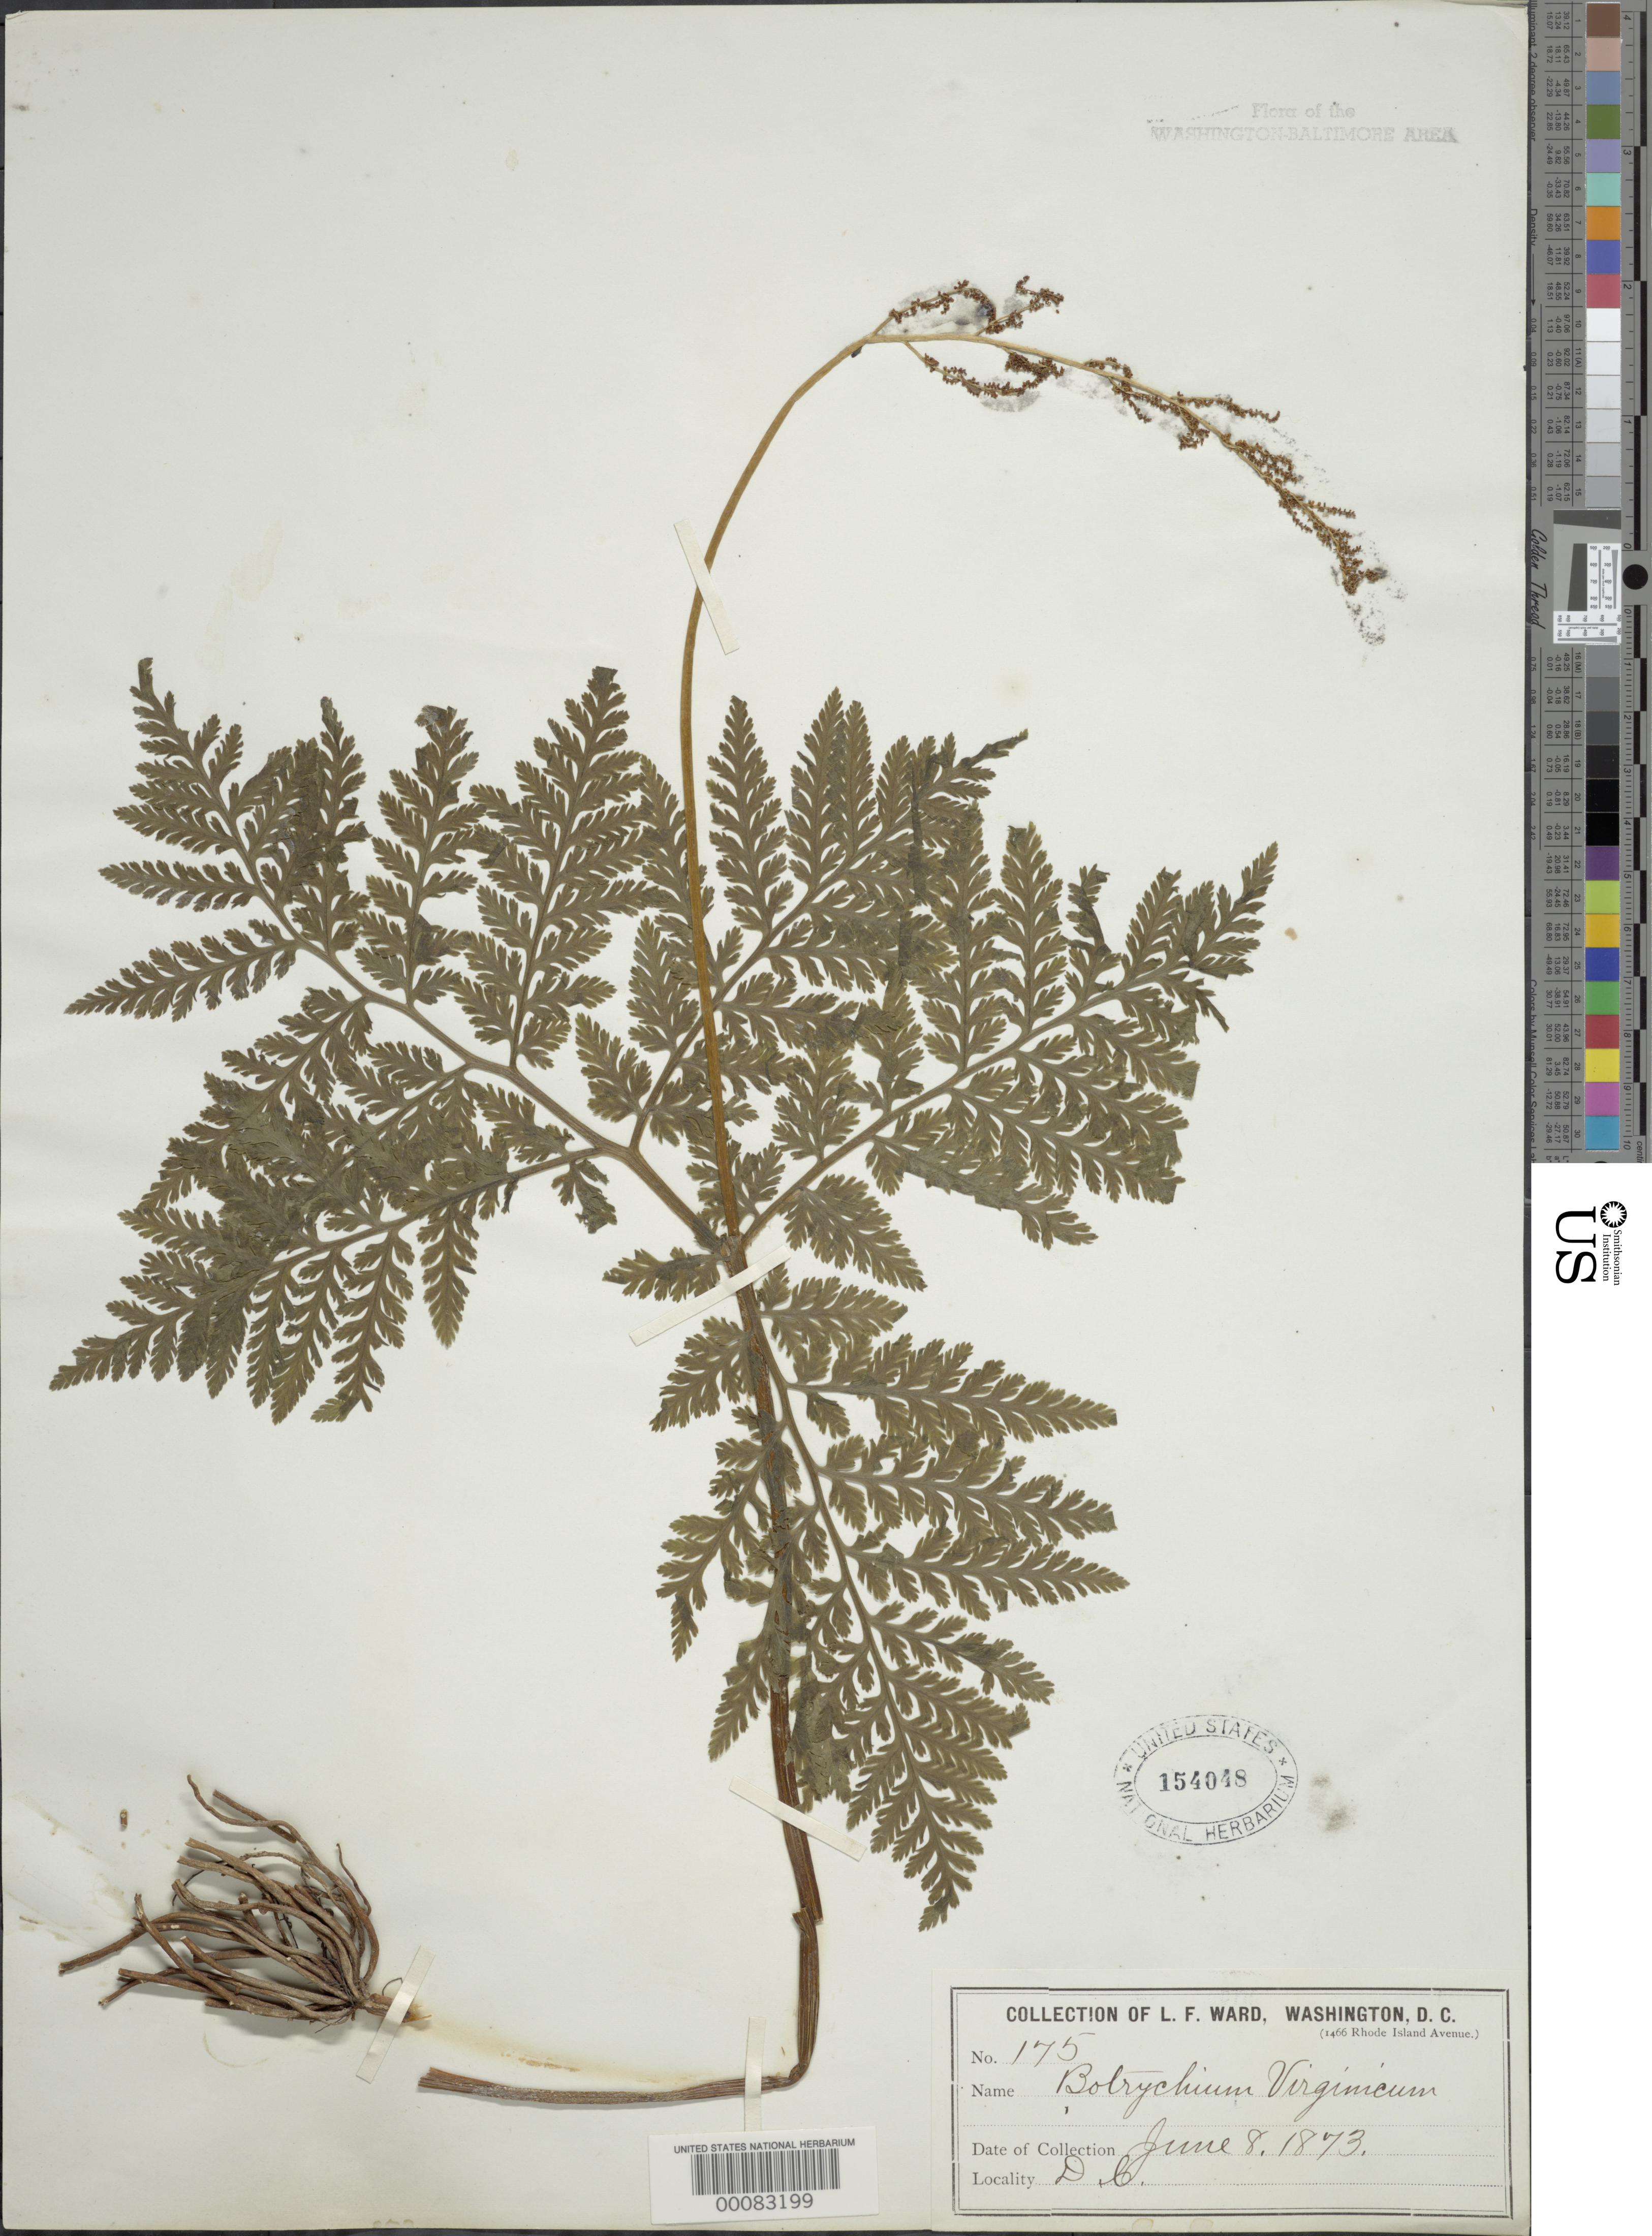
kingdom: Plantae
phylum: Tracheophyta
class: Polypodiopsida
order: Ophioglossales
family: Ophioglossaceae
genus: Botrychium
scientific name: Botrychium virginianum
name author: (L.) Sw.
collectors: L. F. Ward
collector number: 175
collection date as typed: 08 Jun 1873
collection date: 1873-06-08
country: United States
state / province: District of Columbia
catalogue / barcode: US 154048